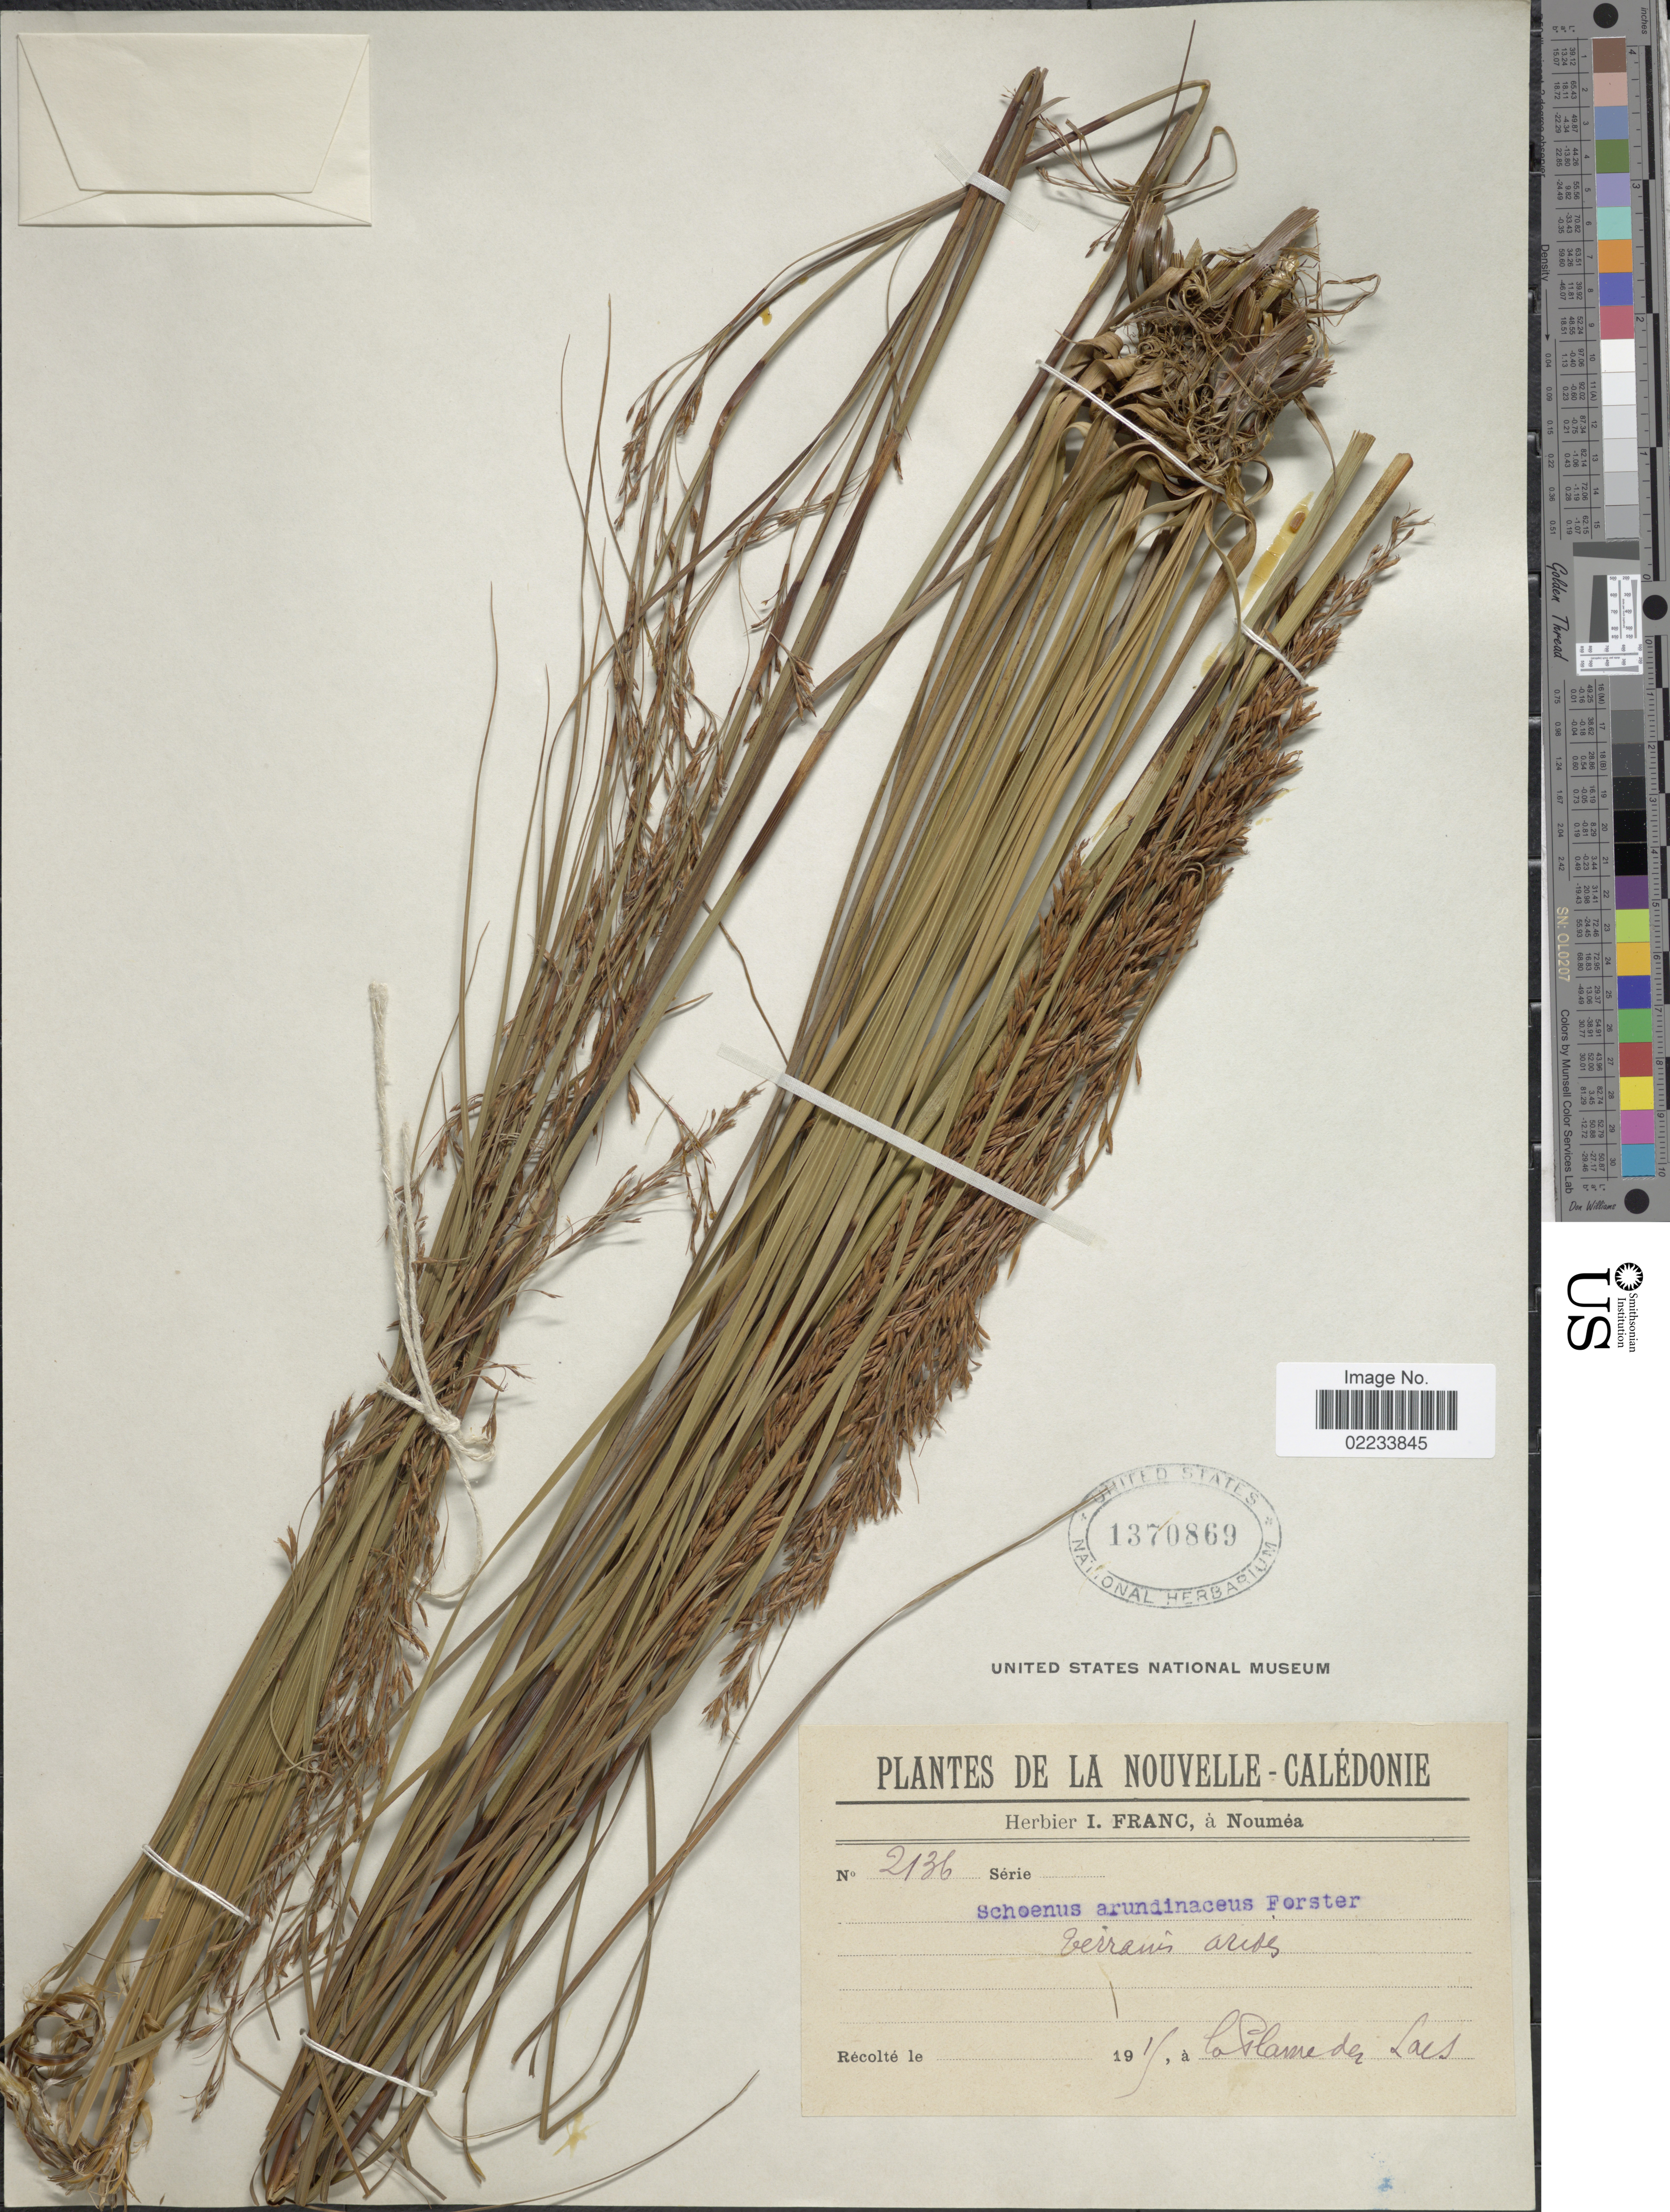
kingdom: Plantae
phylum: Tracheophyta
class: Liliopsida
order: Poales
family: Cyperaceae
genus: Tetraria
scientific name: Tetraria arundinacea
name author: (Sol. ex Vahl) T. Koyama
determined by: Strong, Mark T., (BOT), Smithsonian Institution - National Museum of Natural History (UNITED STATES)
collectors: ex herb. I. Franc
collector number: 2136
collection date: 1919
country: New Caledonia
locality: Terrains arides, La Plaine des Lacs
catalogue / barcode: US 1370869